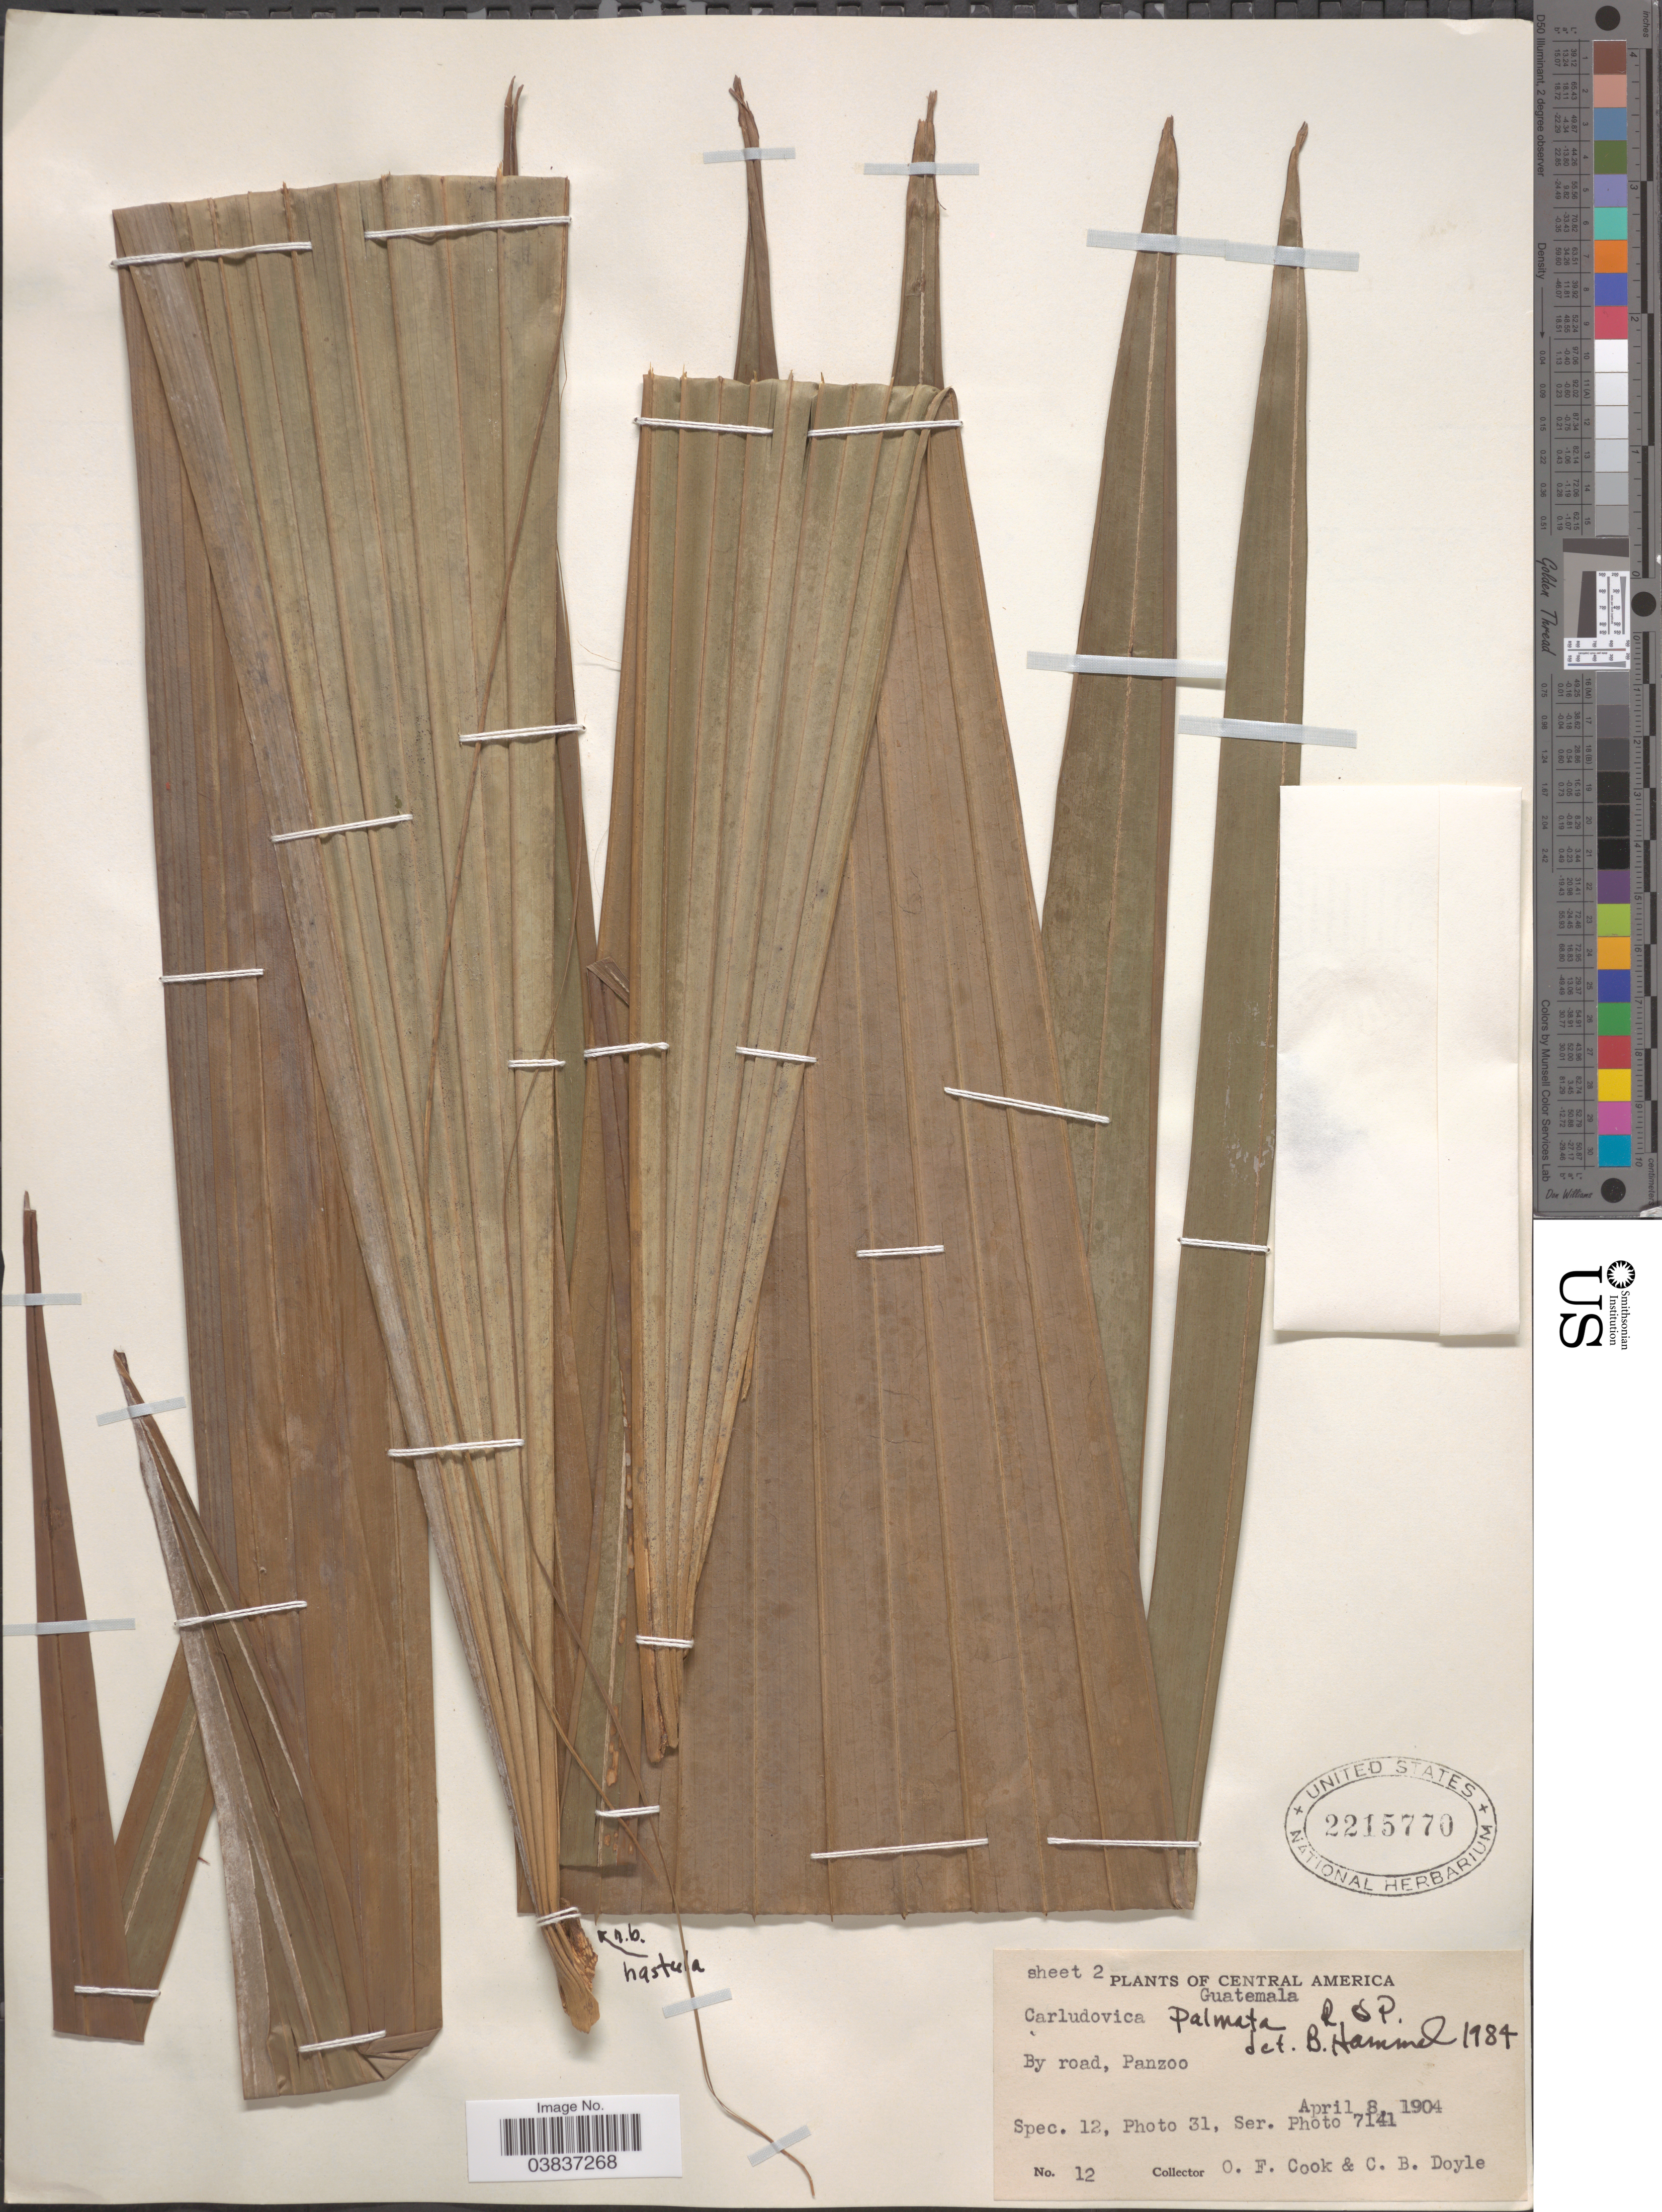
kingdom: Plantae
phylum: Tracheophyta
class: Liliopsida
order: Pandanales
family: Cyclanthaceae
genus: Carludovica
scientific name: Carludovica palmata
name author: Ruiz & Pav.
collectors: O. F. Cook & C. Doyle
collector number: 12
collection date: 1904-04-08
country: Guatemala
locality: By road, Panzoo.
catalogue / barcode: US 2215770